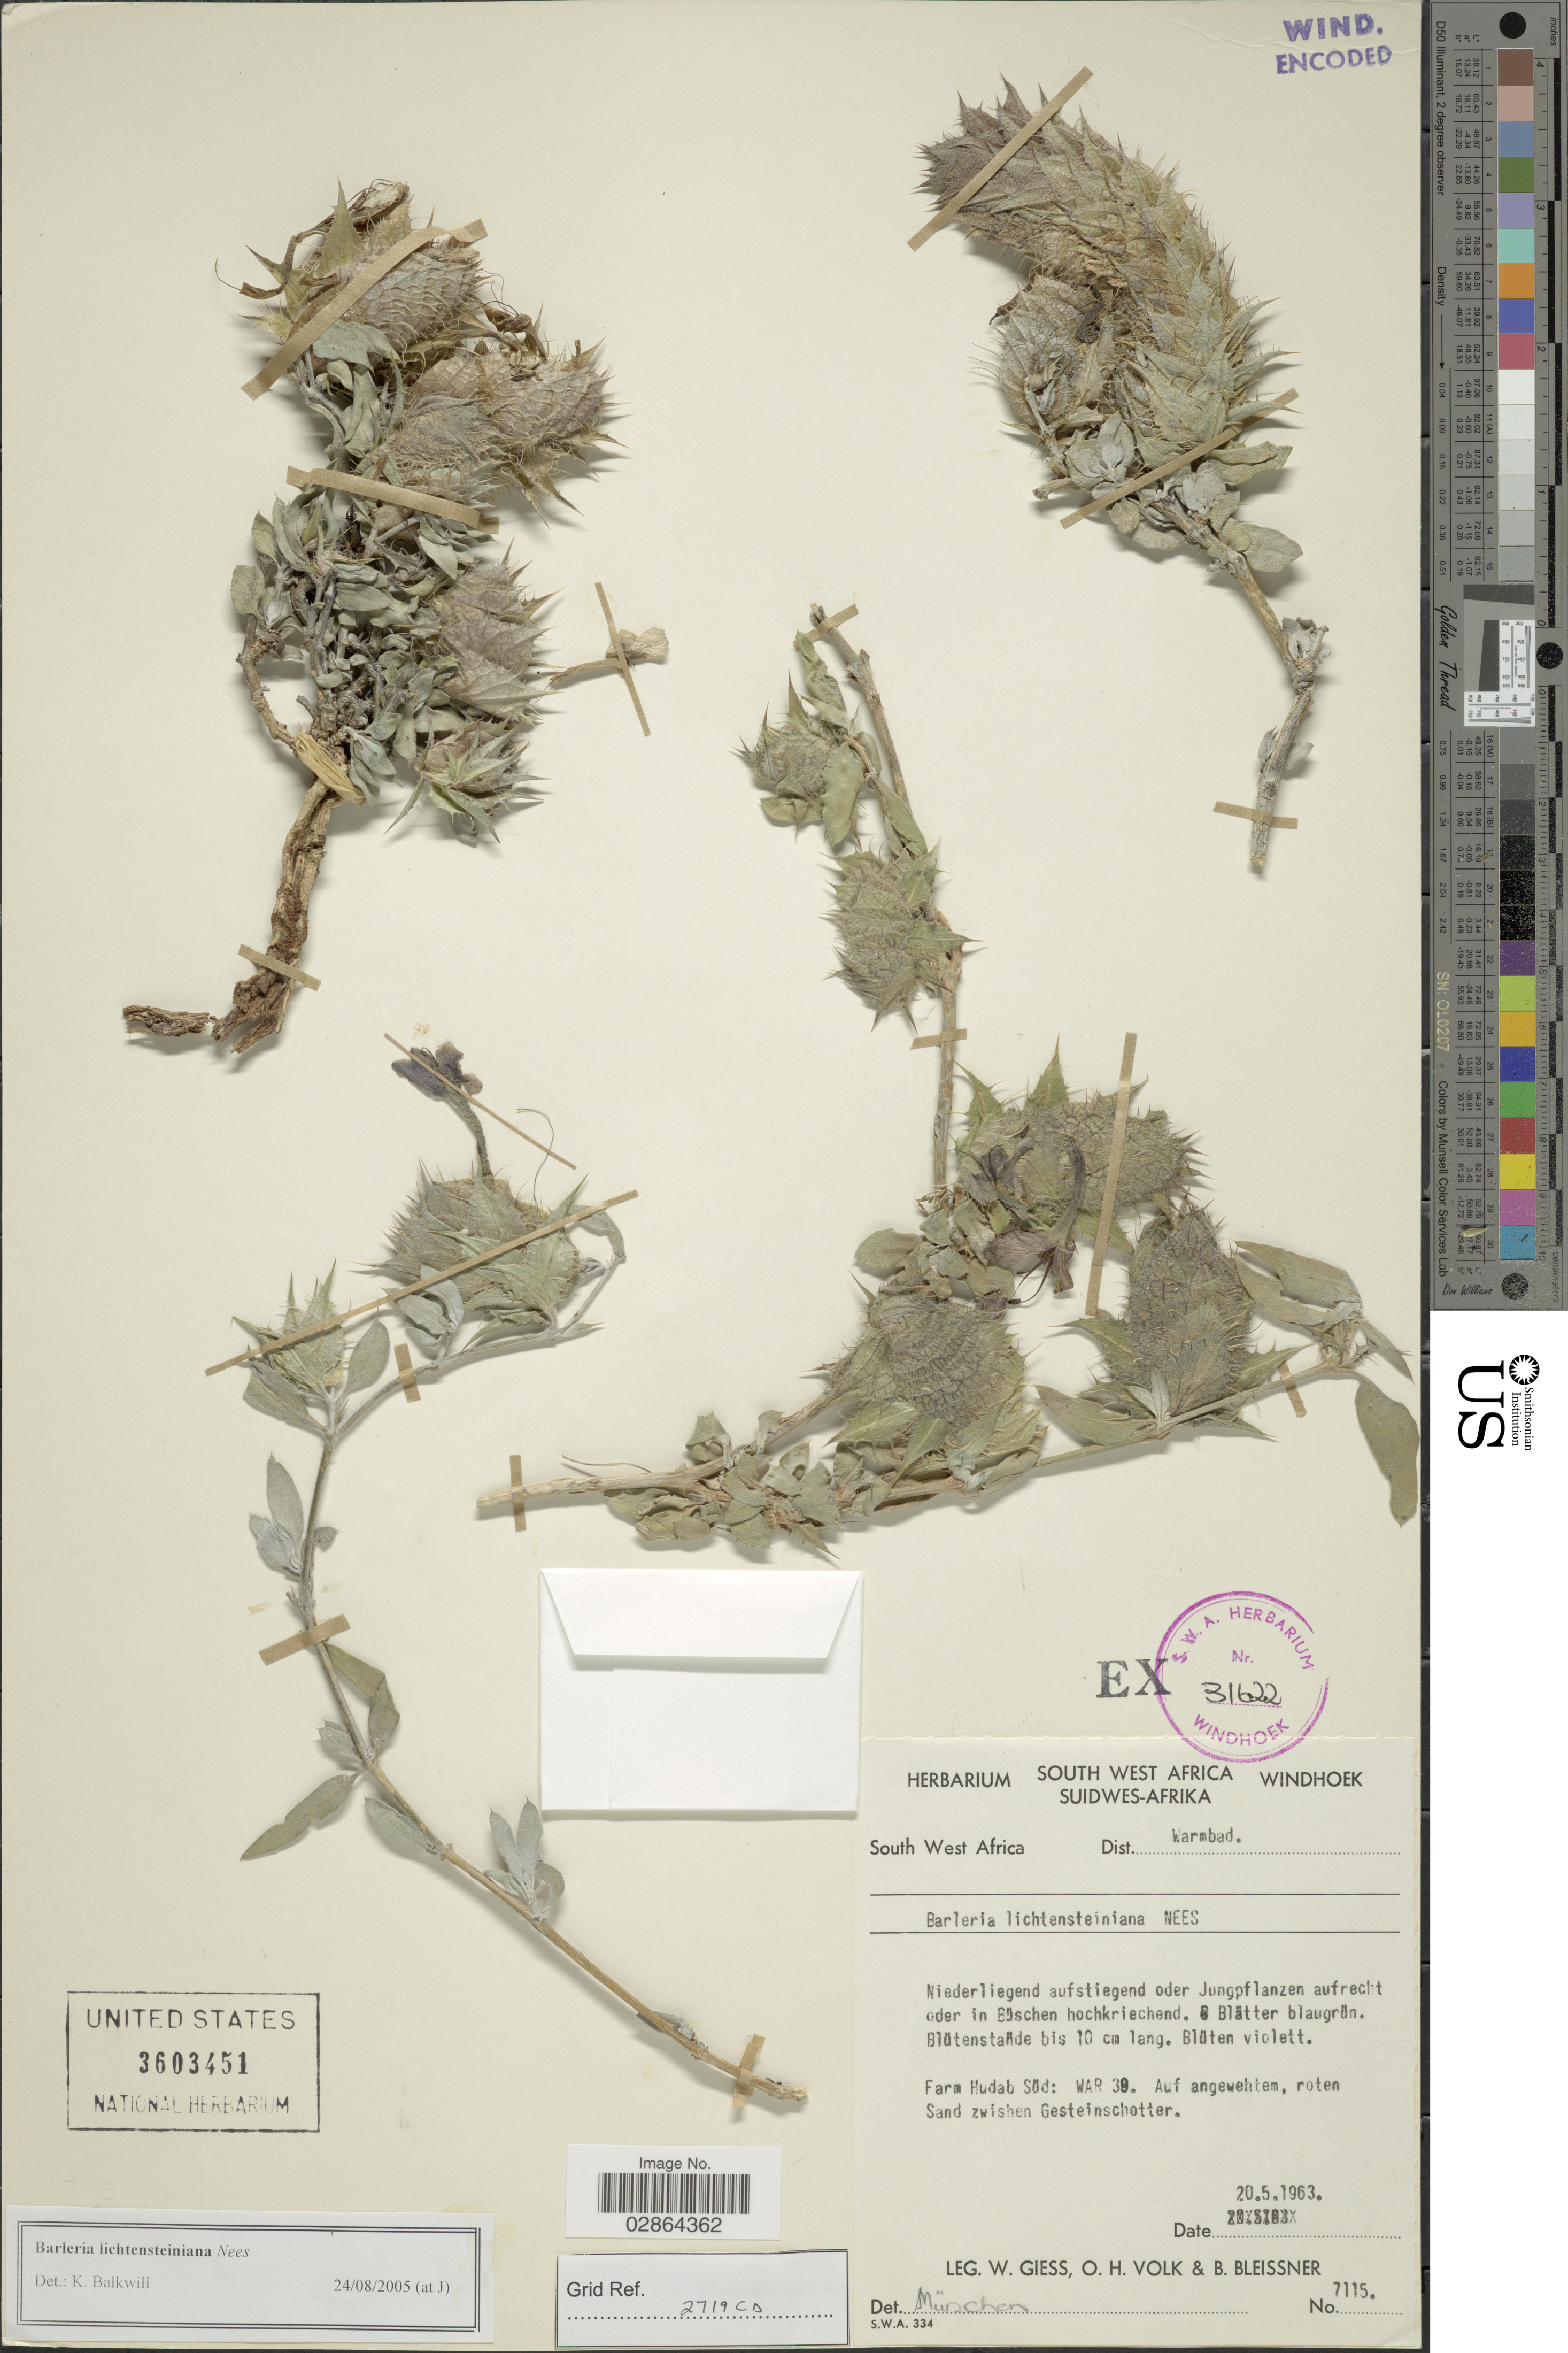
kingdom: Plantae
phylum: Tracheophyta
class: Magnoliopsida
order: Lamiales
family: Acanthaceae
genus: Barleria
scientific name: Barleria lichtensteiniana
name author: Nees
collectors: W. Giess, O. Volk & B. Bleissner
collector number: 7115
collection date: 1963-05-20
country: Namibia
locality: South West Africa. Dist. Warmbad. Farm Hudab Süd: WAR 39.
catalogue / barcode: US 3603451